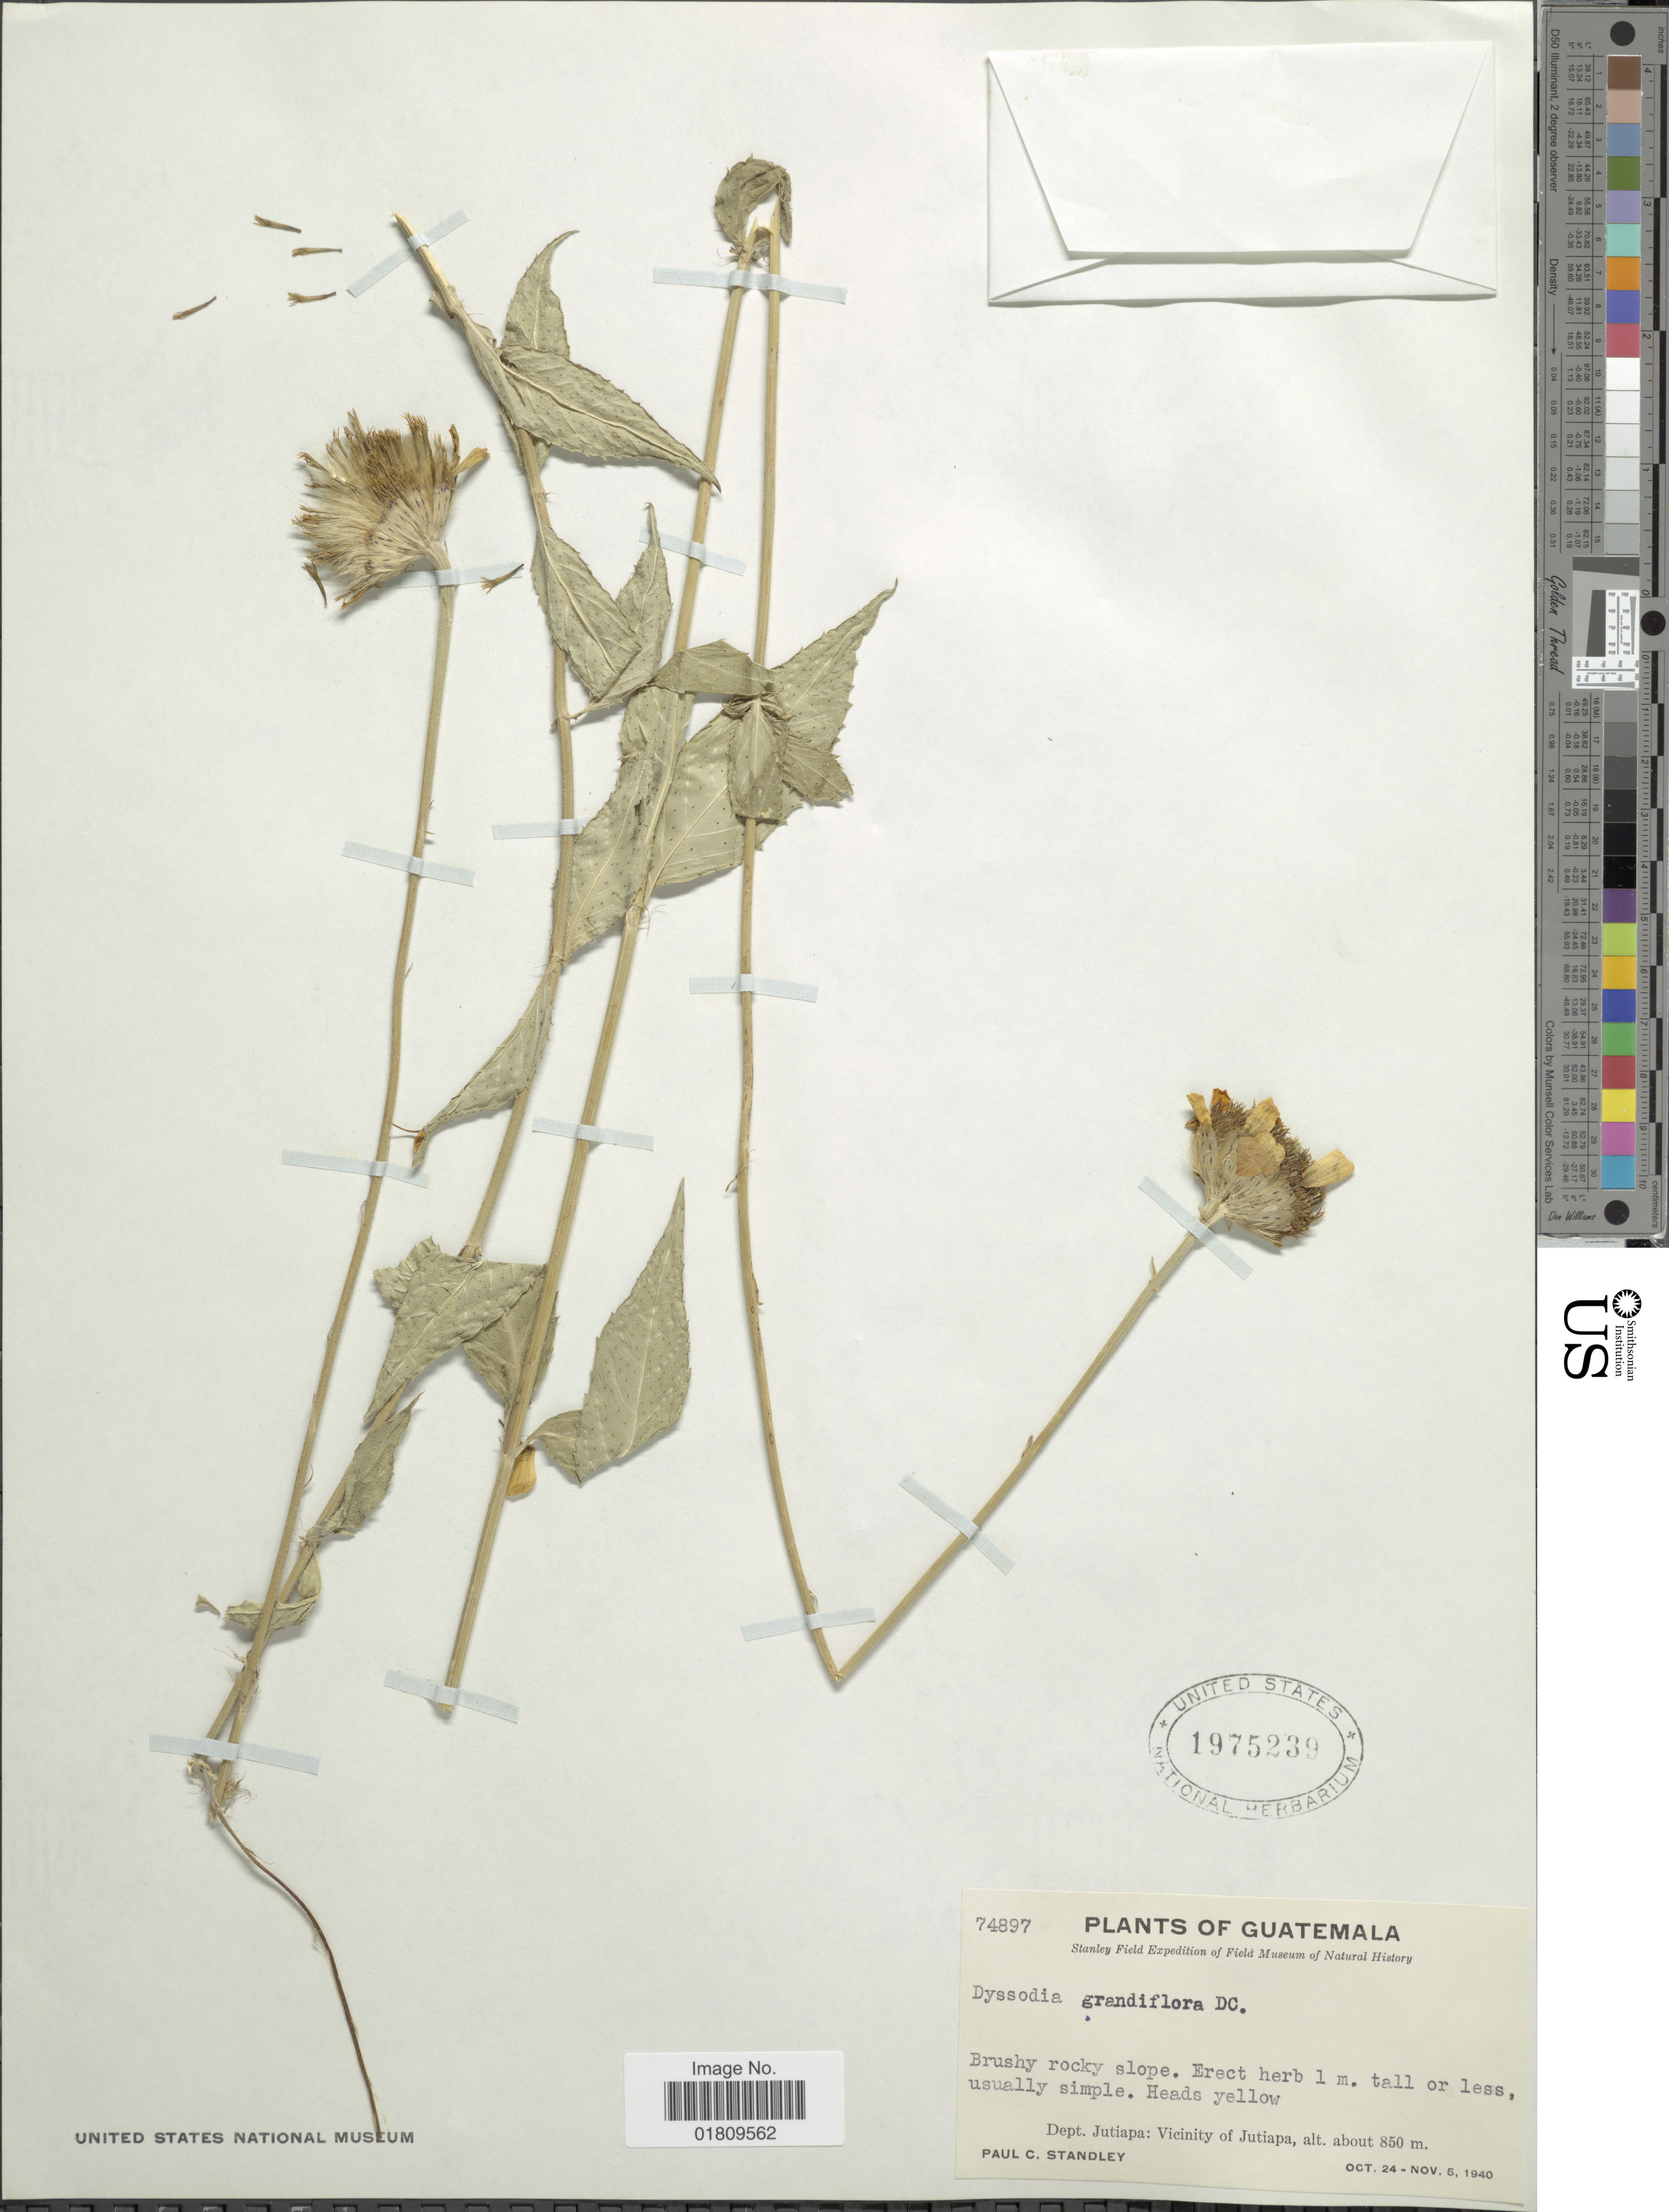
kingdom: Plantae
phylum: Tracheophyta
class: Magnoliopsida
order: Asterales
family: Asteraceae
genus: Dyssodia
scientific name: Dyssodia montana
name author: (Benth.) A. Gray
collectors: P. C. Standley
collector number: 74897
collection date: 1940-10-24/1940-11-05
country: Guatemala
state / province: Jutiapa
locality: Brushy rocky slope, vicinity of Jutiapa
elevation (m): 850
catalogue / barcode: US 1975239